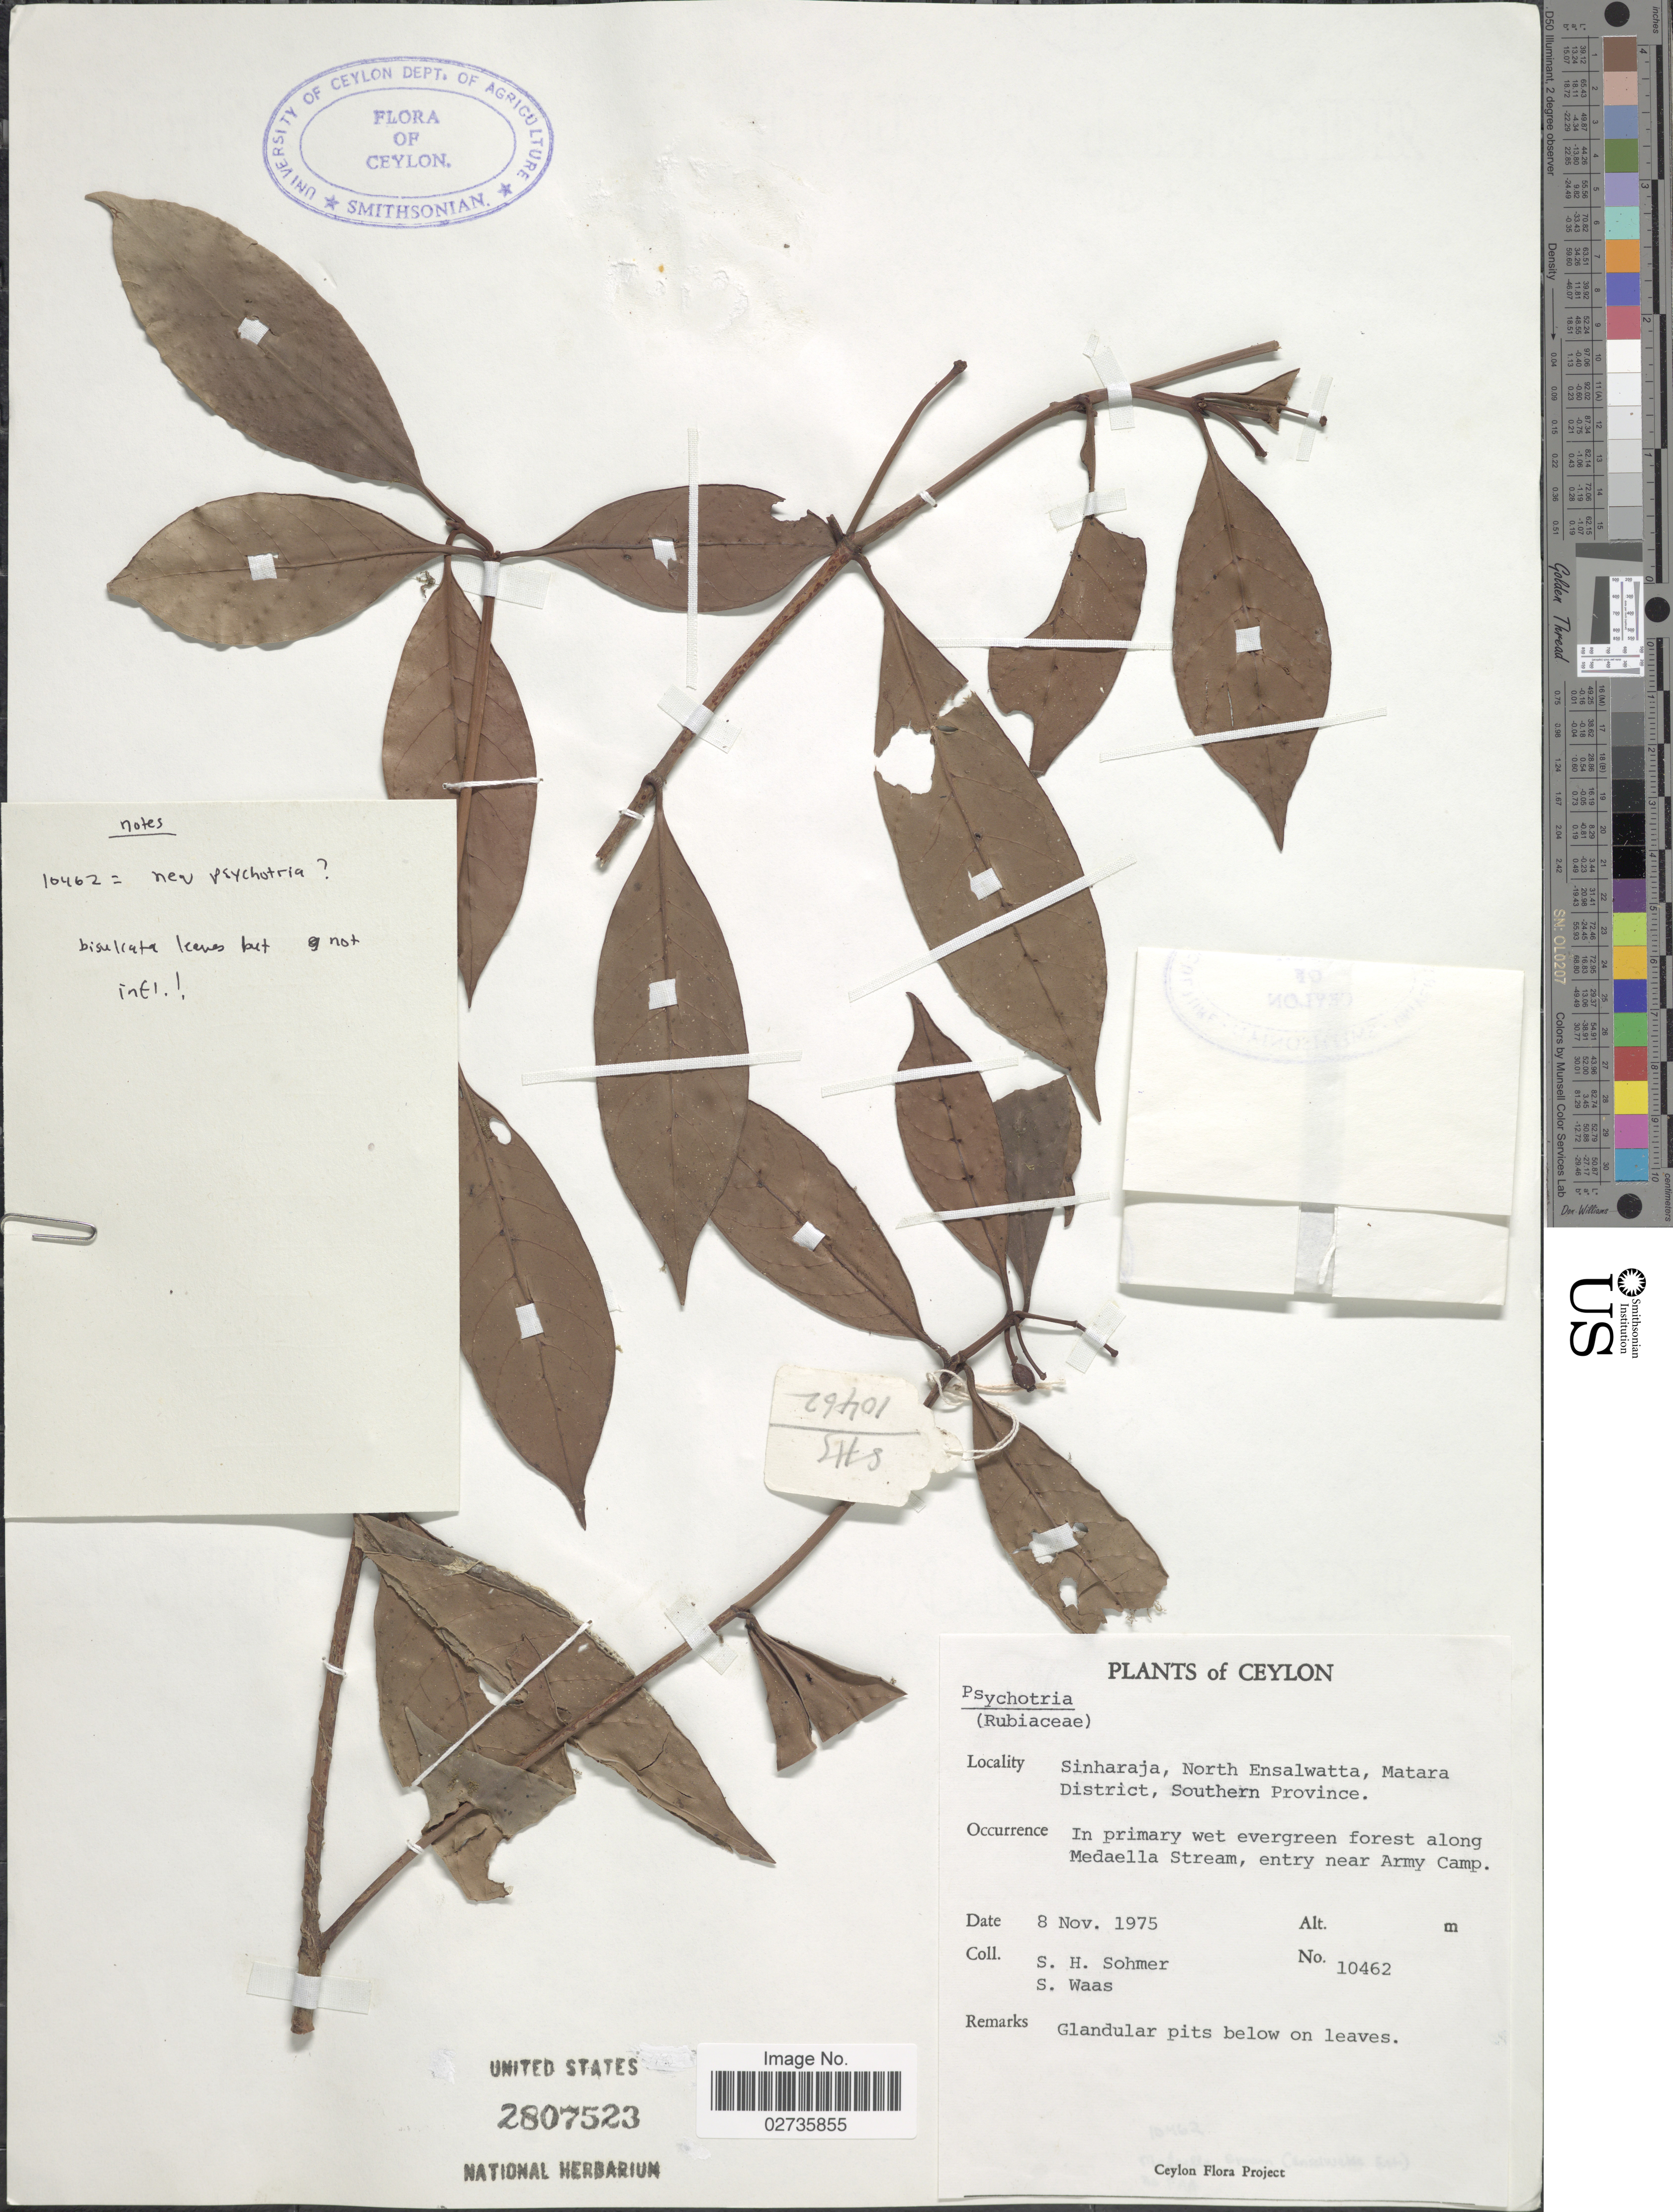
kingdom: Plantae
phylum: Tracheophyta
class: Magnoliopsida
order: Gentianales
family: Rubiaceae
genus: Psychotria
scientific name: Psychotria sp.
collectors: S. H. Sohmer & S. Waas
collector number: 10462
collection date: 1975-11-08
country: Sri Lanka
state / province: Southern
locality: Ceylon, Sinharaja, North Ensalwatta, Matara District; In primary wet evergreen forest along Medaella Stream, entry near Army Camp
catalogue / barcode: US 2807523